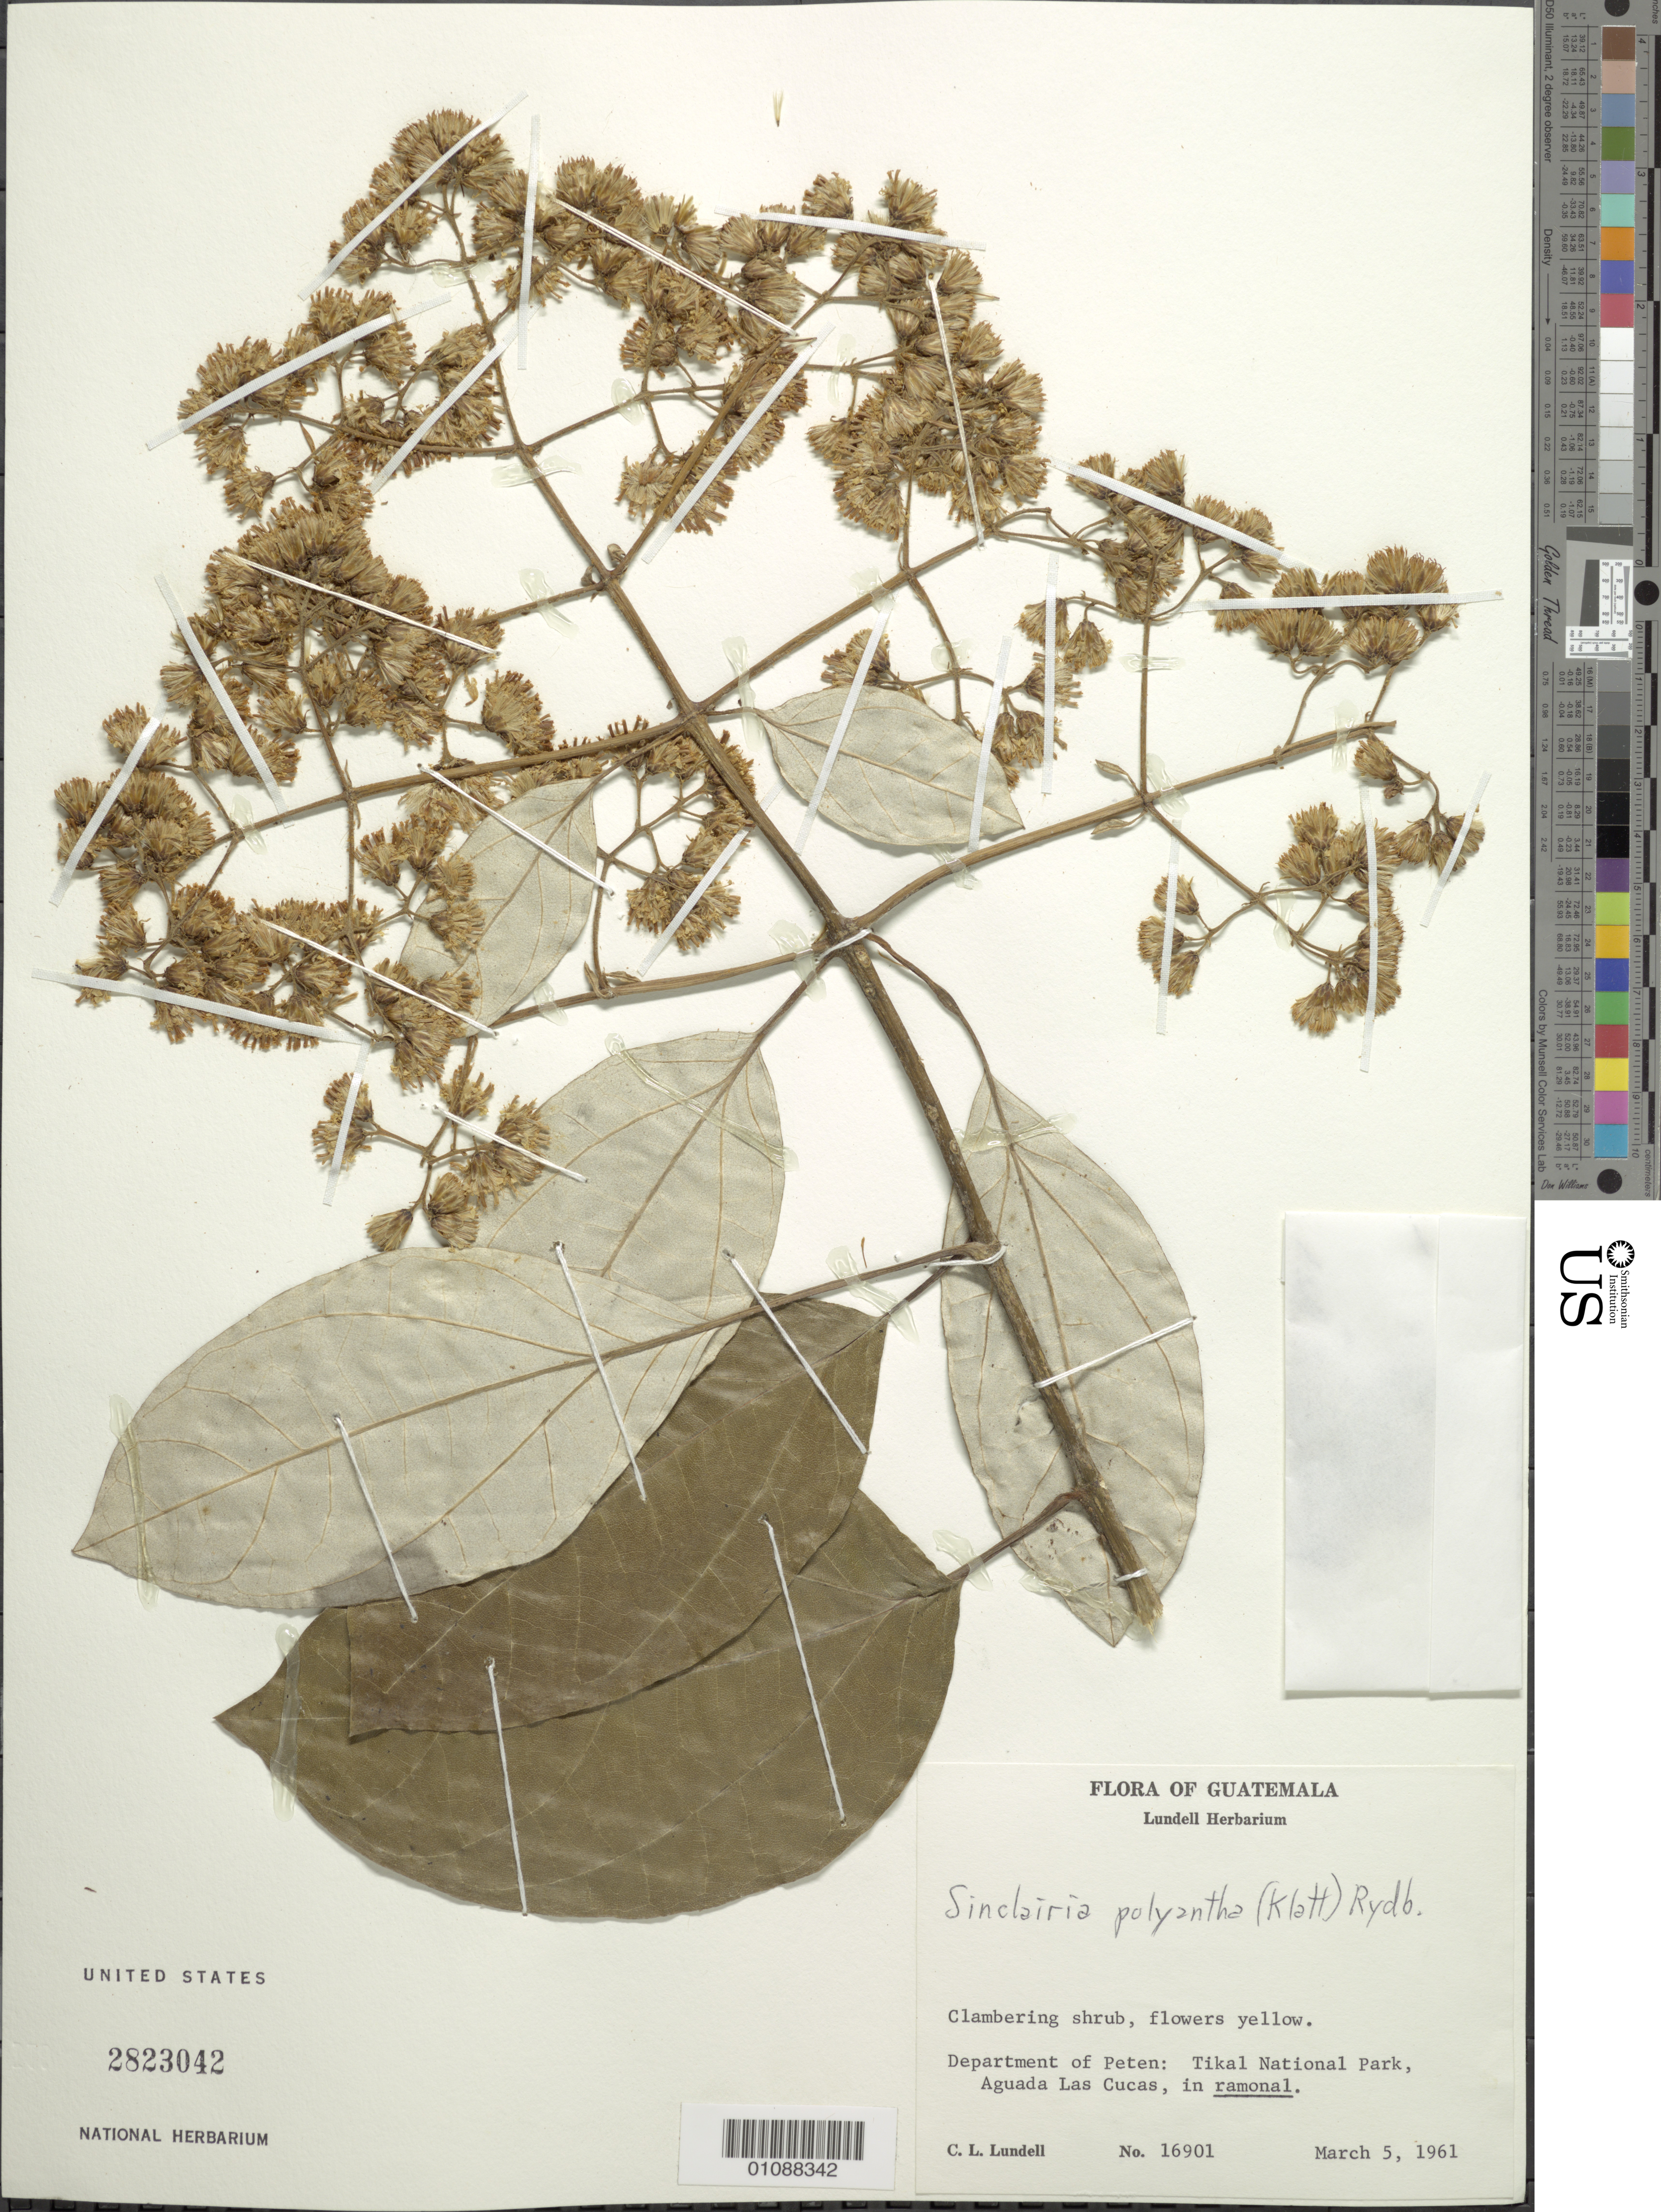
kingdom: Plantae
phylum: Tracheophyta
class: Magnoliopsida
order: Asterales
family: Asteraceae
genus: Sinclairia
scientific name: Sinclairia polyantha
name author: (Klatt) Rydb.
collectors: C. L. Lundell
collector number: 16901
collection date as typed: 5 March 1961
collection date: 1961-03-05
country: Guatemala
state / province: El Petén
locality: Tikal National park, Aguas Las Cucas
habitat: Ramonal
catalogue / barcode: US 2823042